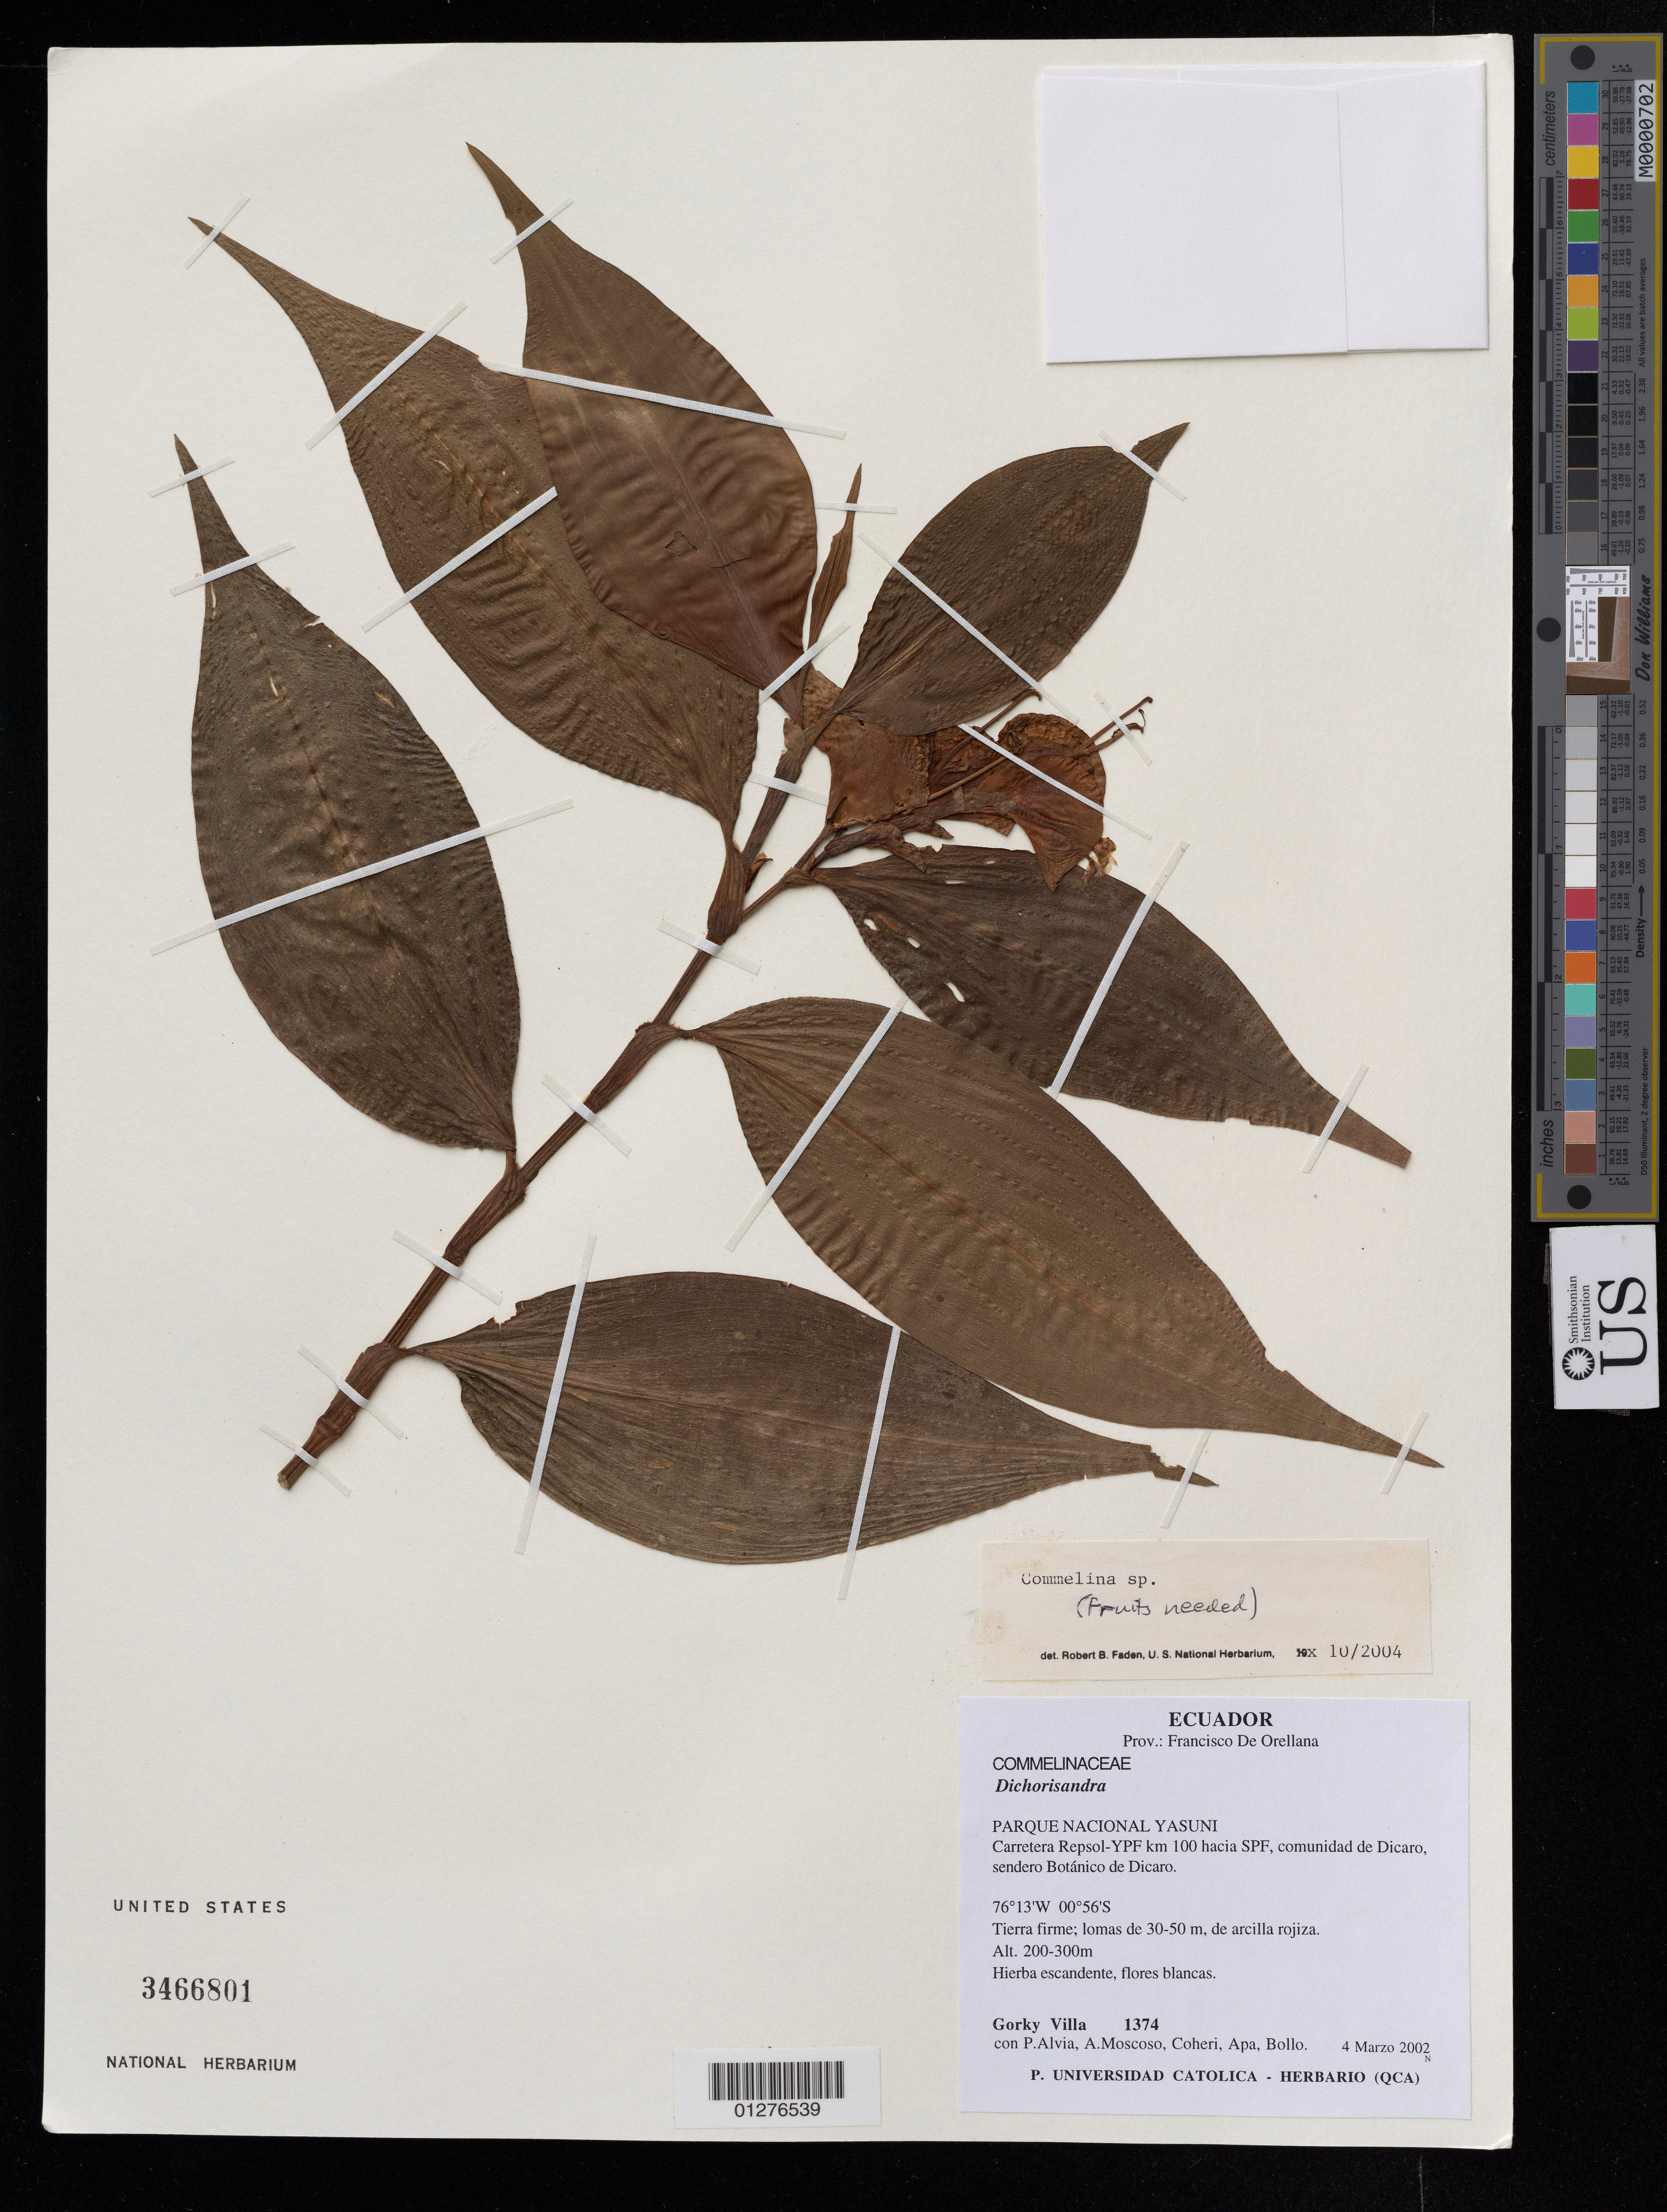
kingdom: Plantae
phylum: Tracheophyta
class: Liliopsida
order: Commelinales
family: Commelinaceae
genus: Commelina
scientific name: Commelina sp.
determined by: Faden, Robert B., (US), Smithsonian Institution - National Museum of Natural History (UNITED STATES)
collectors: G. Villa et al.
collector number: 1374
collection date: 2002-03-04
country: Ecuador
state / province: Orellana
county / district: Francisco de Orellana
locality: Parque Nacional Yasuni. Carretera Repsol-YPF km 100 hacia SPF, comunidad de Dicaro, sendero Botanico de Dicaro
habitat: Tierra firme; lomas de 30-40 m, de arcilla rojiza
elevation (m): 200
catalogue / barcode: US 3466801